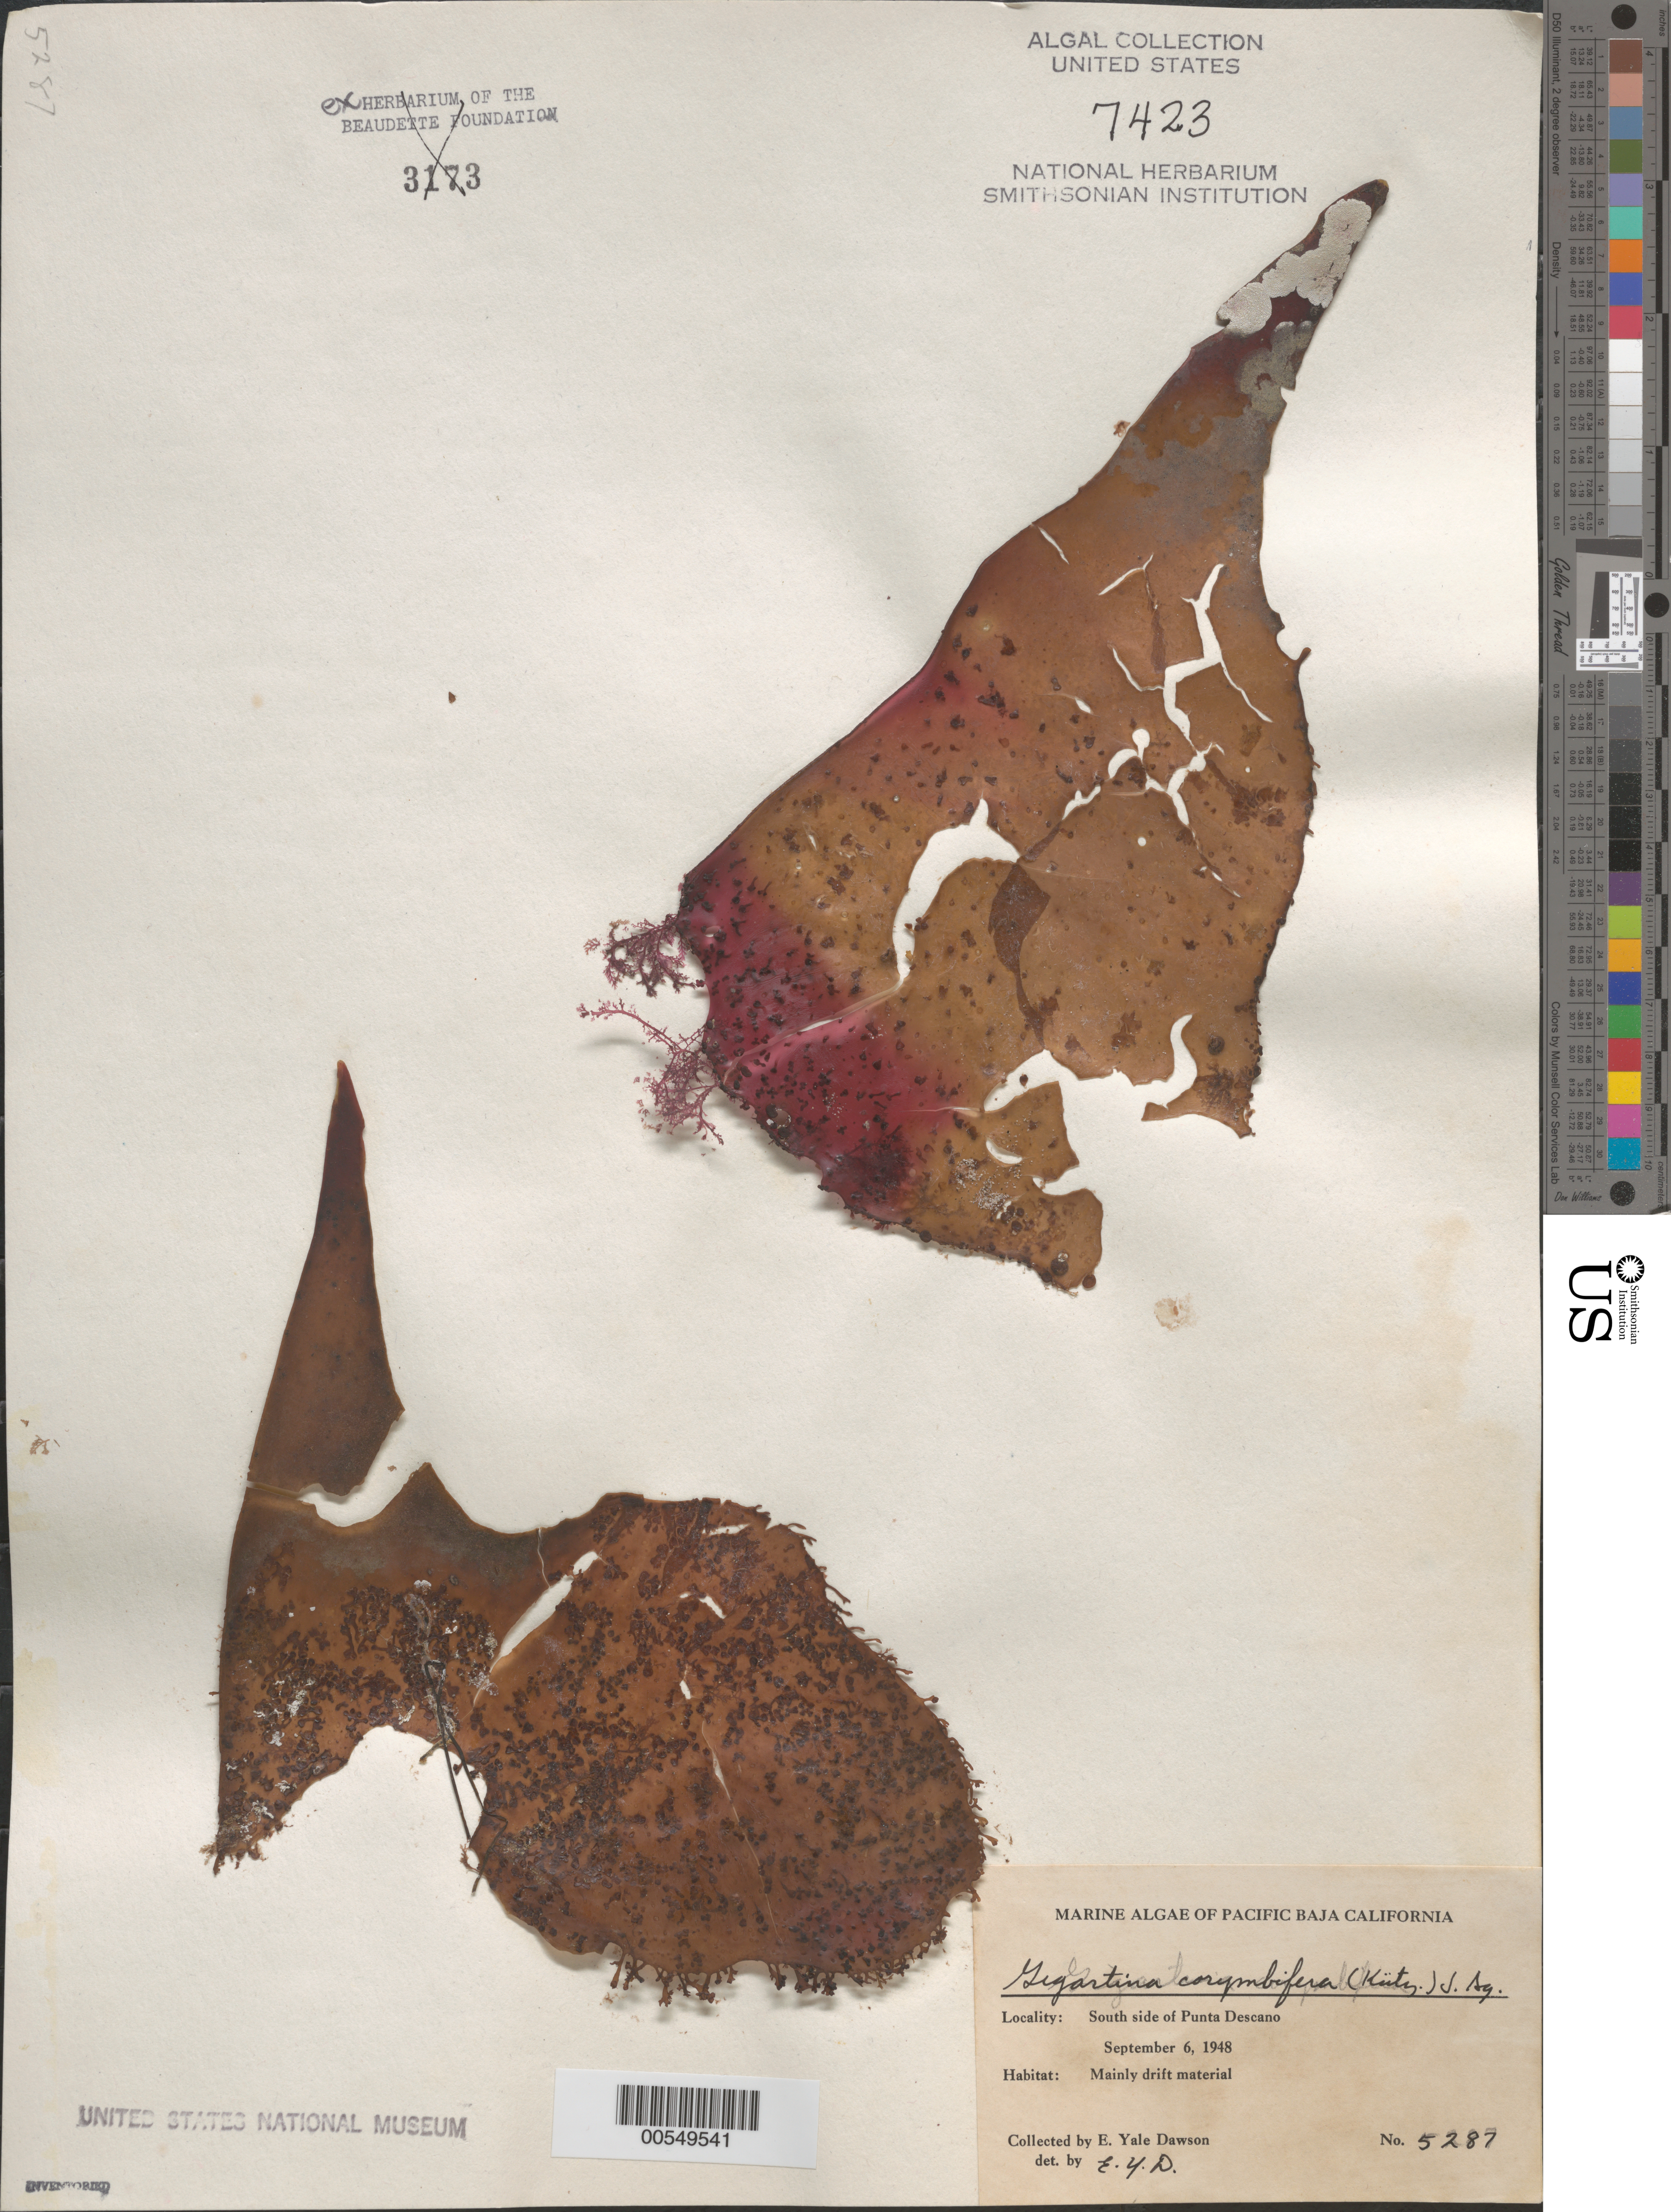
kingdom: Plantae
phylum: Rhodophyta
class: Florideophyceae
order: Gigartinales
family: Gigartinaceae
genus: Chondracanthus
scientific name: Chondracanthus corymbiferus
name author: (Kütz.) Guiry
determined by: Algae name updating Project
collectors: E. Y. Dawson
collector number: EYD 5287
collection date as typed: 06 Sep 1948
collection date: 1948-09-06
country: Mexico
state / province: Baja California Norte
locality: Punta Descanso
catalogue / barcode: US 7423